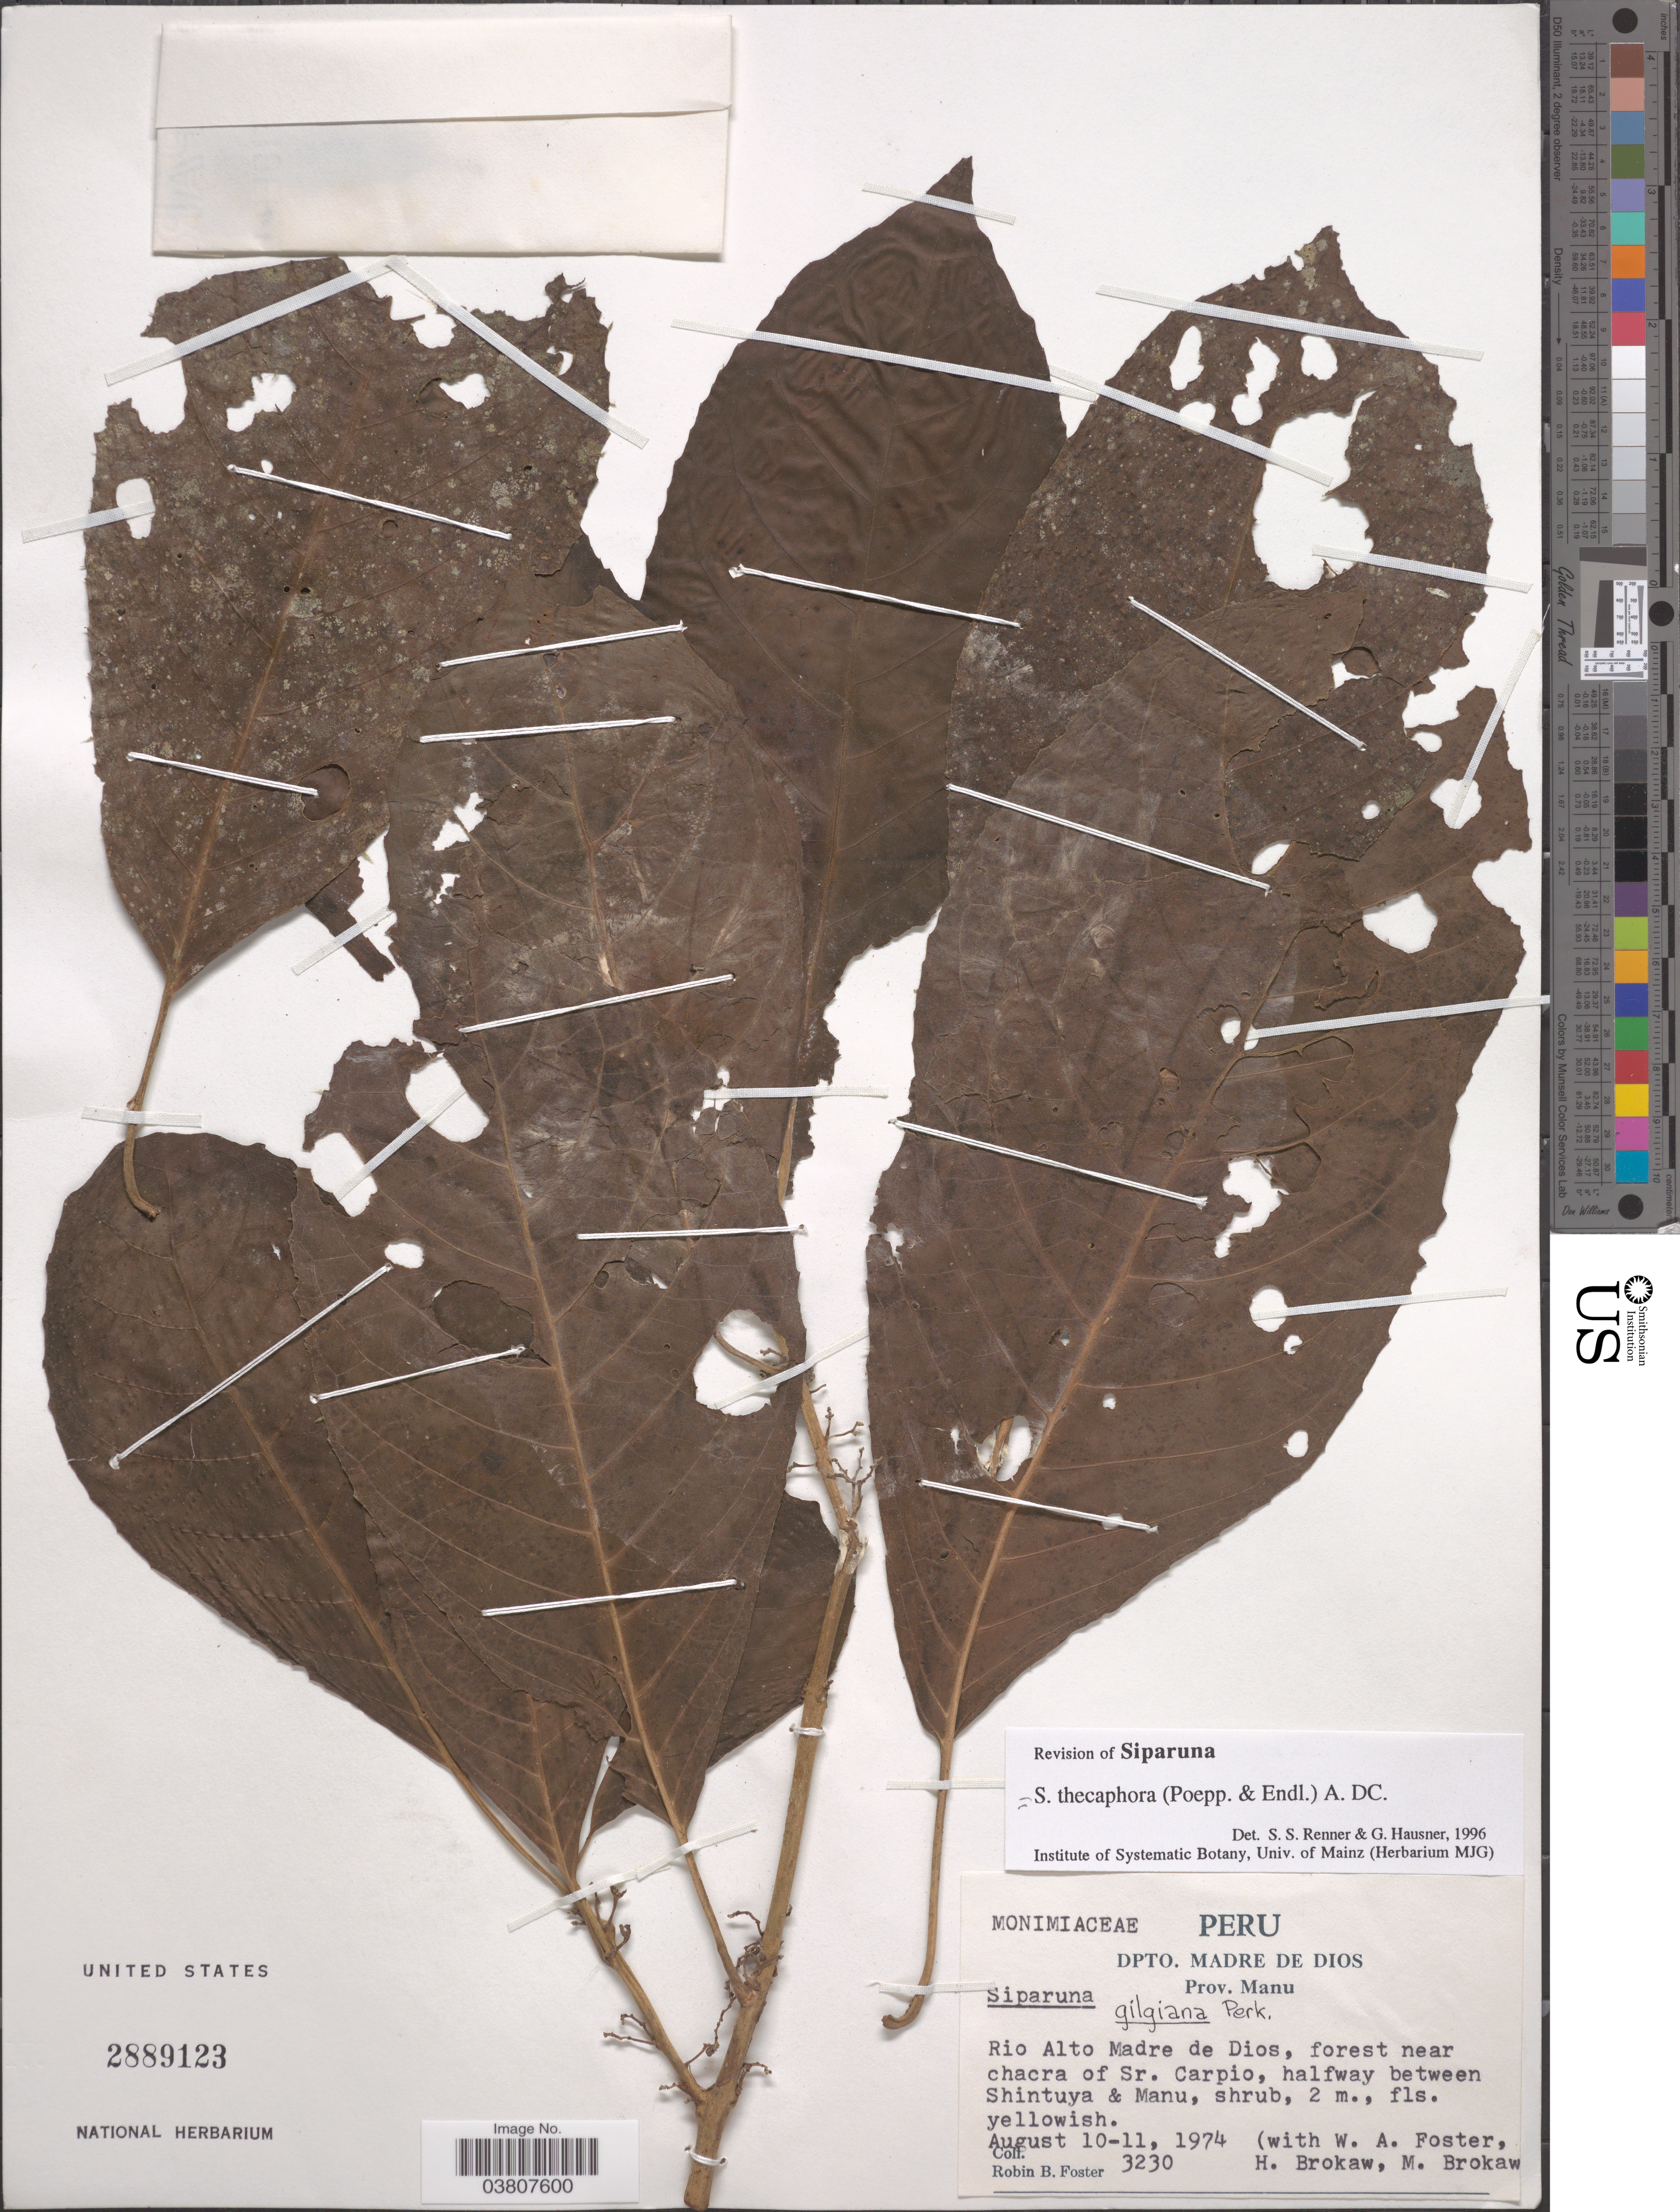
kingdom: Plantae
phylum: Tracheophyta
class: Magnoliopsida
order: Laurales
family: Siparunaceae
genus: Siparuna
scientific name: Siparuna thecaphora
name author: (Poepp. & Endl.) A. DC.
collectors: R. B. Foster, W. Foster, H. Brokaw & M. Brokaw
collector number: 3230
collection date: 1974-08-10/1974-08-11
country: Peru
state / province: Madre de Dios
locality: Dpto. Madre de Dios. Prov. Manu. Rio Alto Madre de Dios, forest near chacra of Sr. Carpio, halfway between Shintuya & Manu.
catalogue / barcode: US 2889123